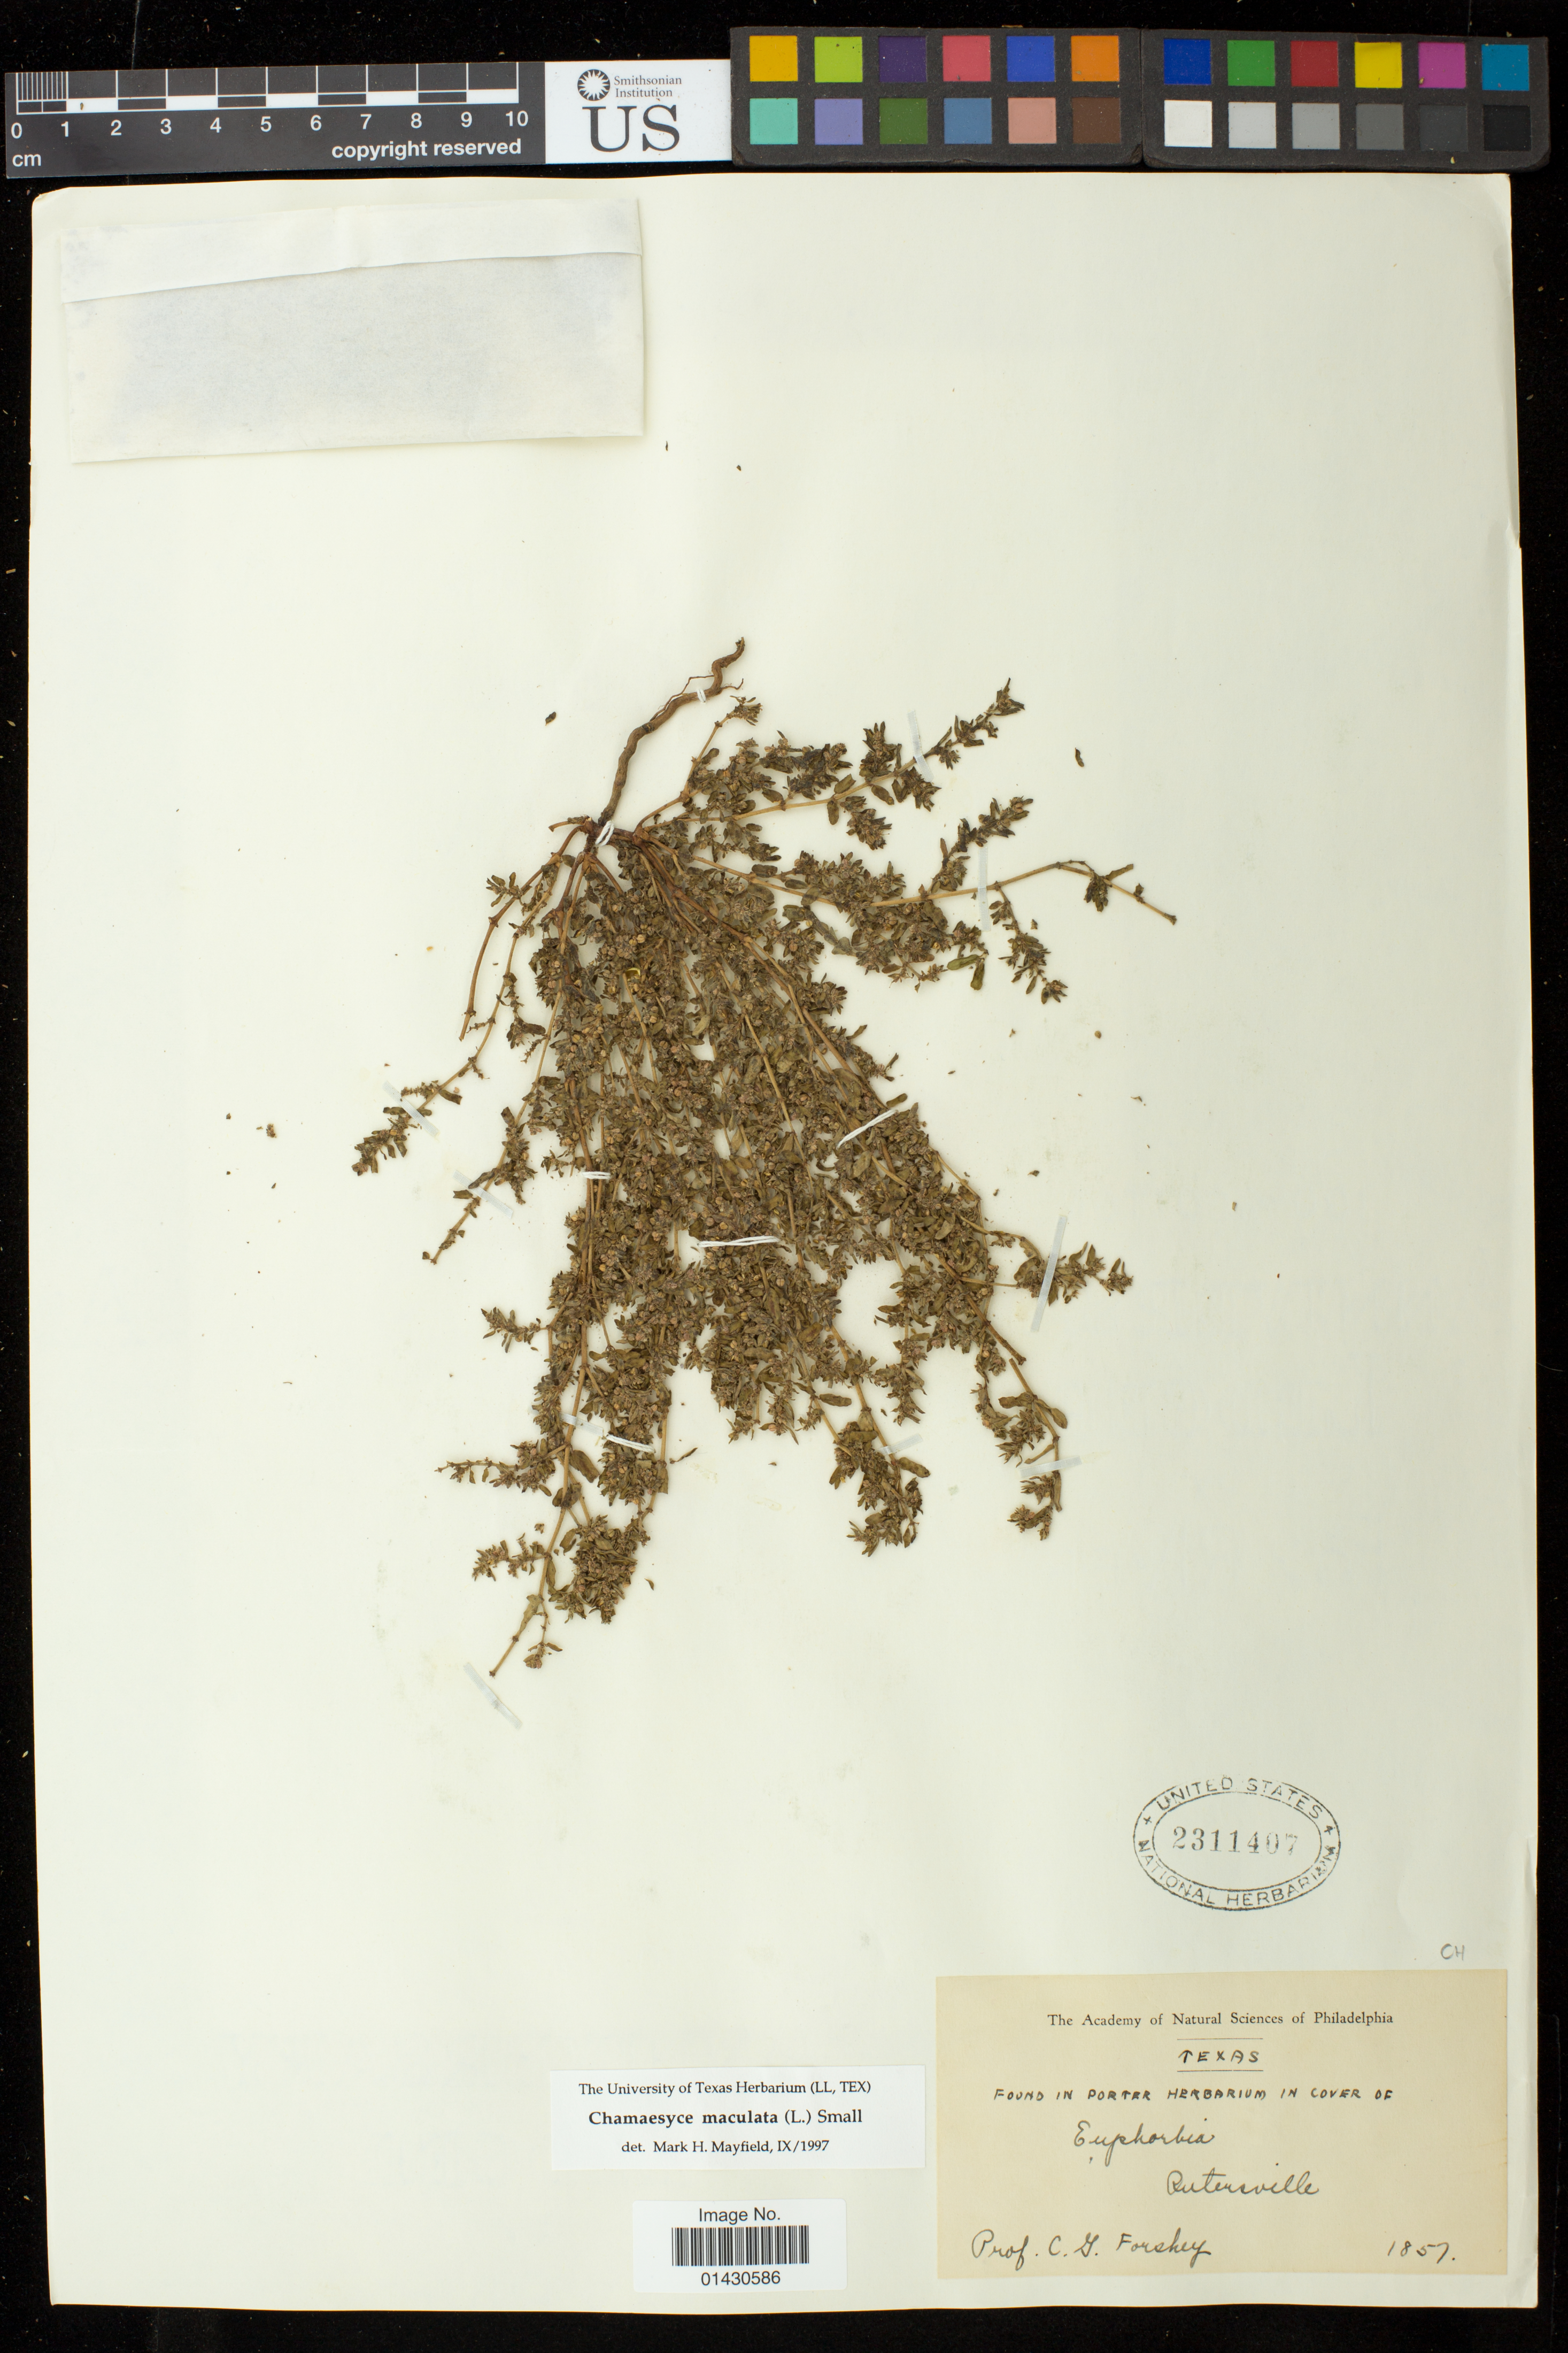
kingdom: Plantae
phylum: Tracheophyta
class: Magnoliopsida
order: Malpighiales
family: Euphorbiaceae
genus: Euphorbia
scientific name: Euphorbia maculata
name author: L.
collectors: C. Forshey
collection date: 1857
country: United States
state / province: Texas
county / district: Fayette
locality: Rutersville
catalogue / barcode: US 2311407